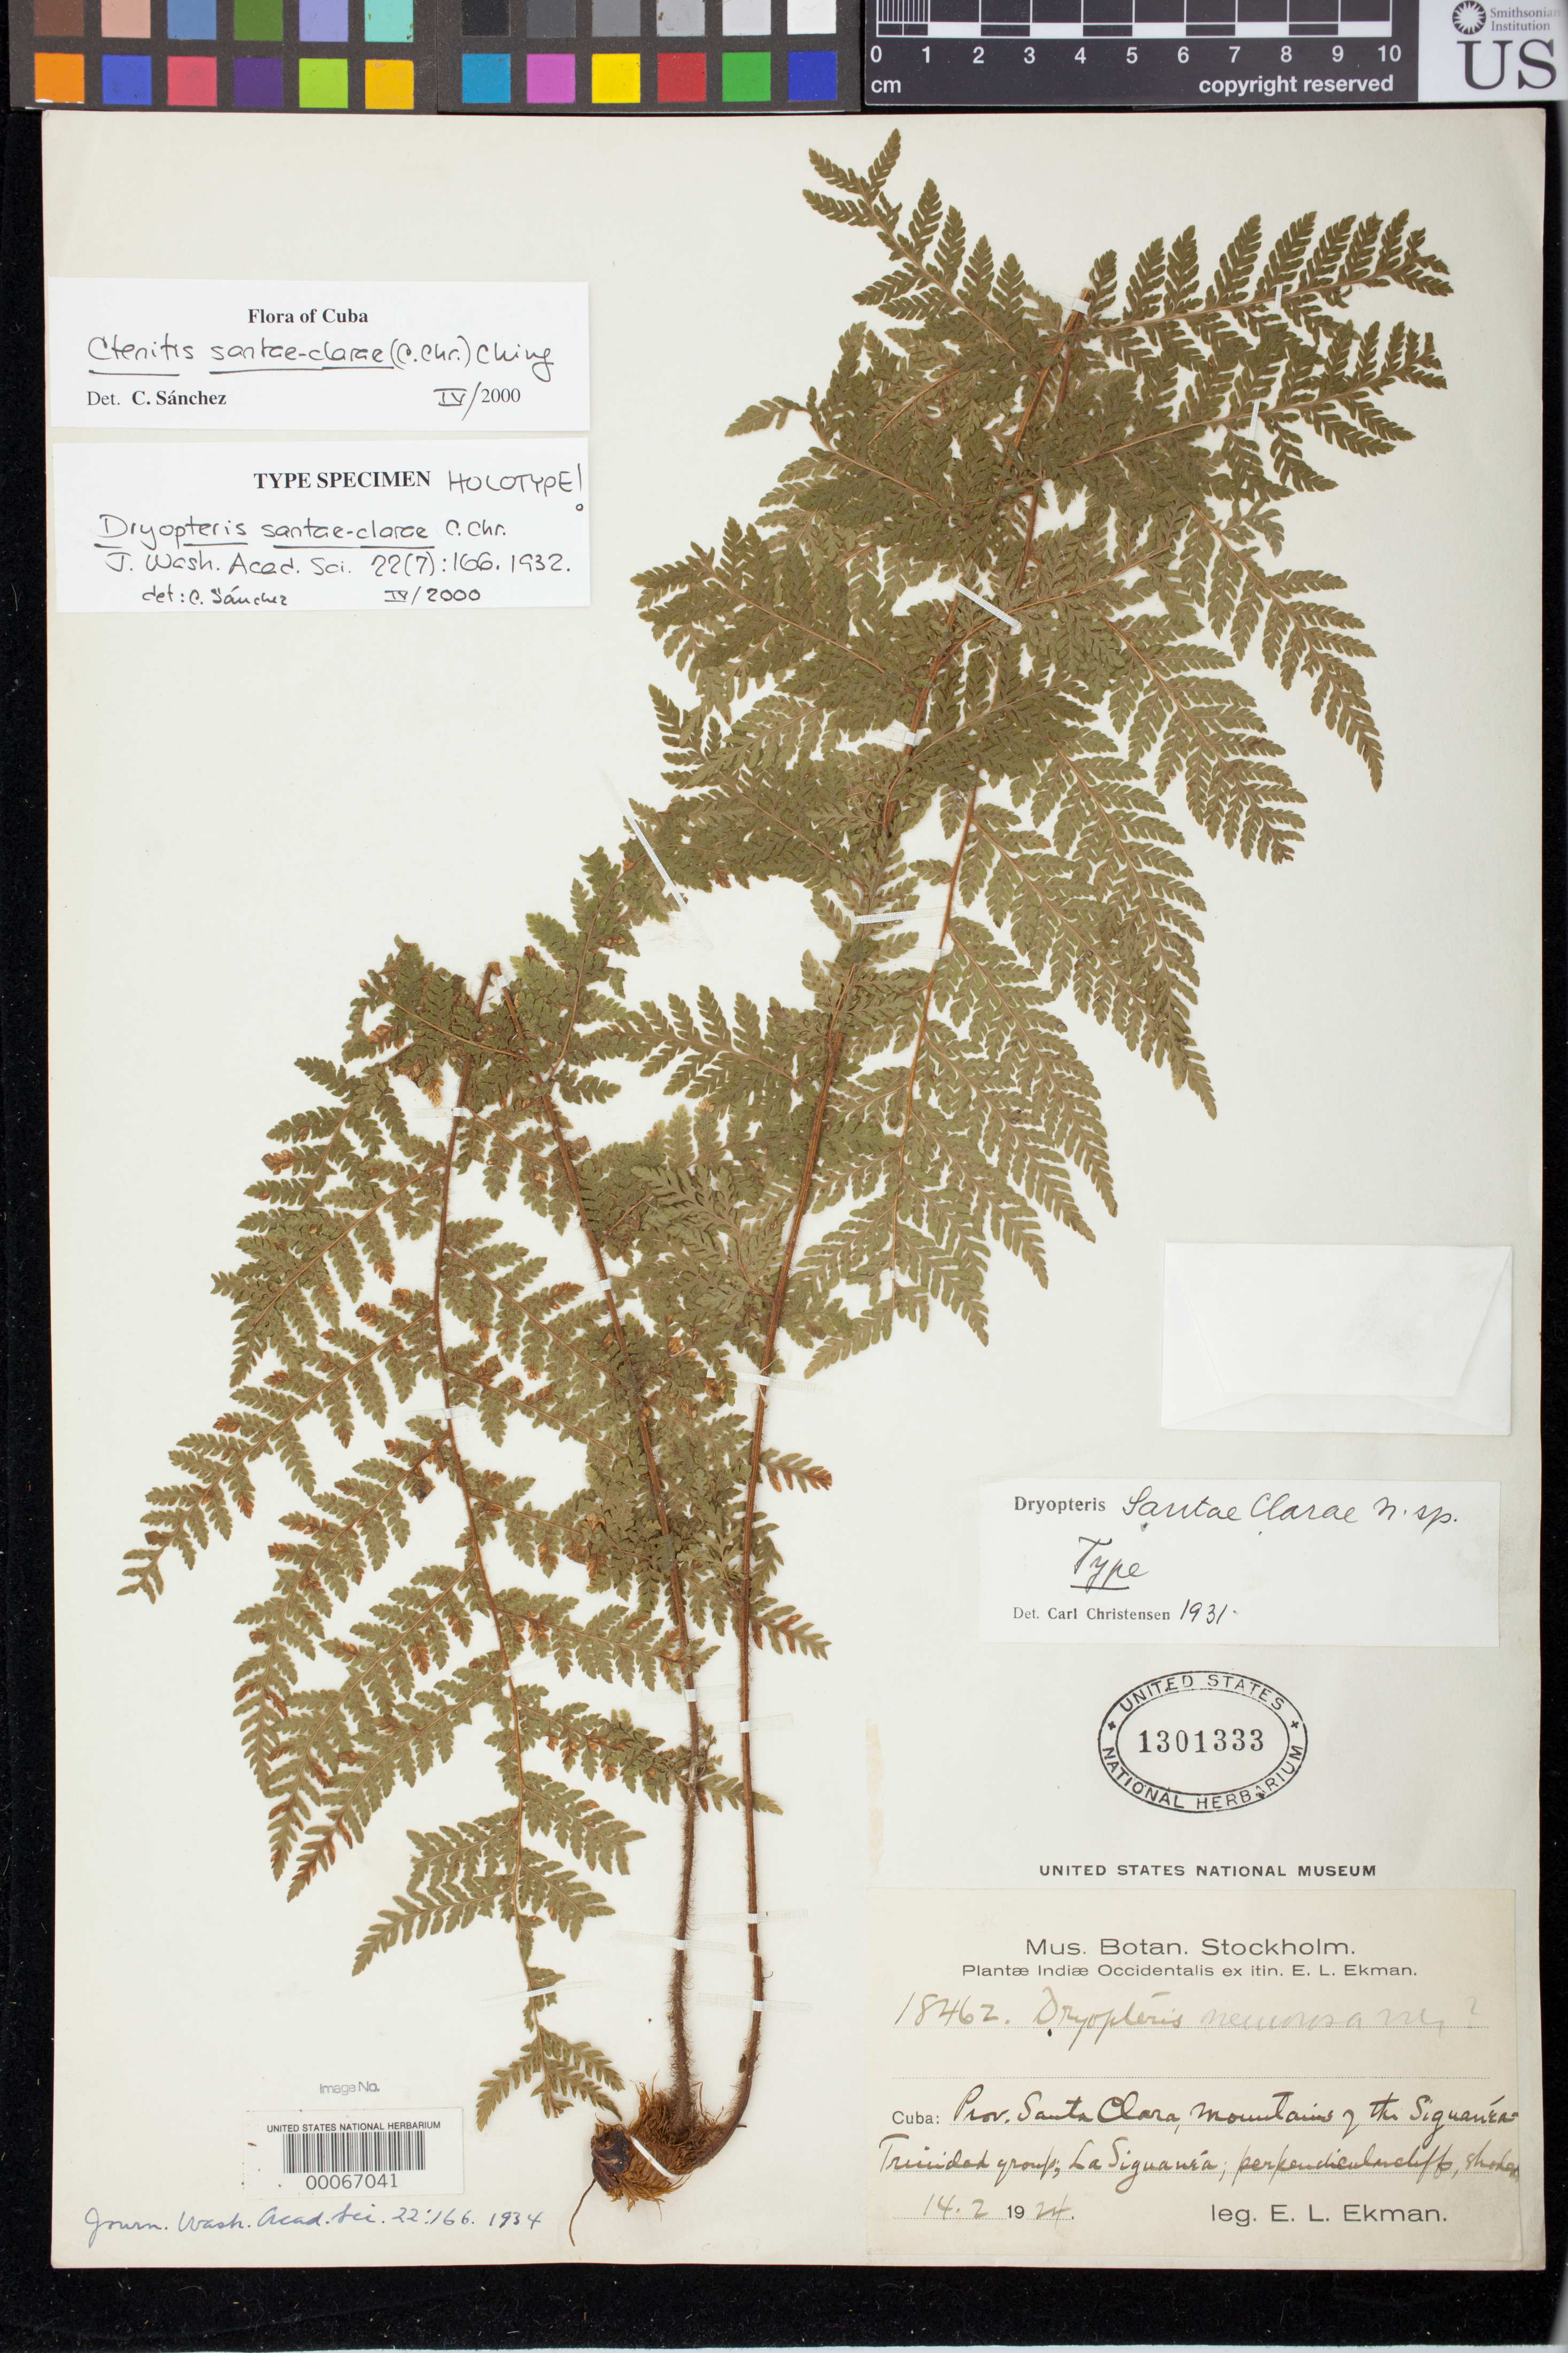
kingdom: Plantae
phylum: Tracheophyta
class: Polypodiopsida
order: Polypodiales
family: Dryopteridaceae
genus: Dryopteris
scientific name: Dryopteris santae-clarae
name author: C. Chr.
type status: Holotype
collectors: E. L. Ekman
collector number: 18462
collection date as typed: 14 Feb 1924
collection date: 1924-02-14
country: Cuba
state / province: Villa Clara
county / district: Santa Clara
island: Greater Antilles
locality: Prov. Santa Clara, mountains of the Siguanea-Trinidad group, La Siguanea.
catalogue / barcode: US 1301333